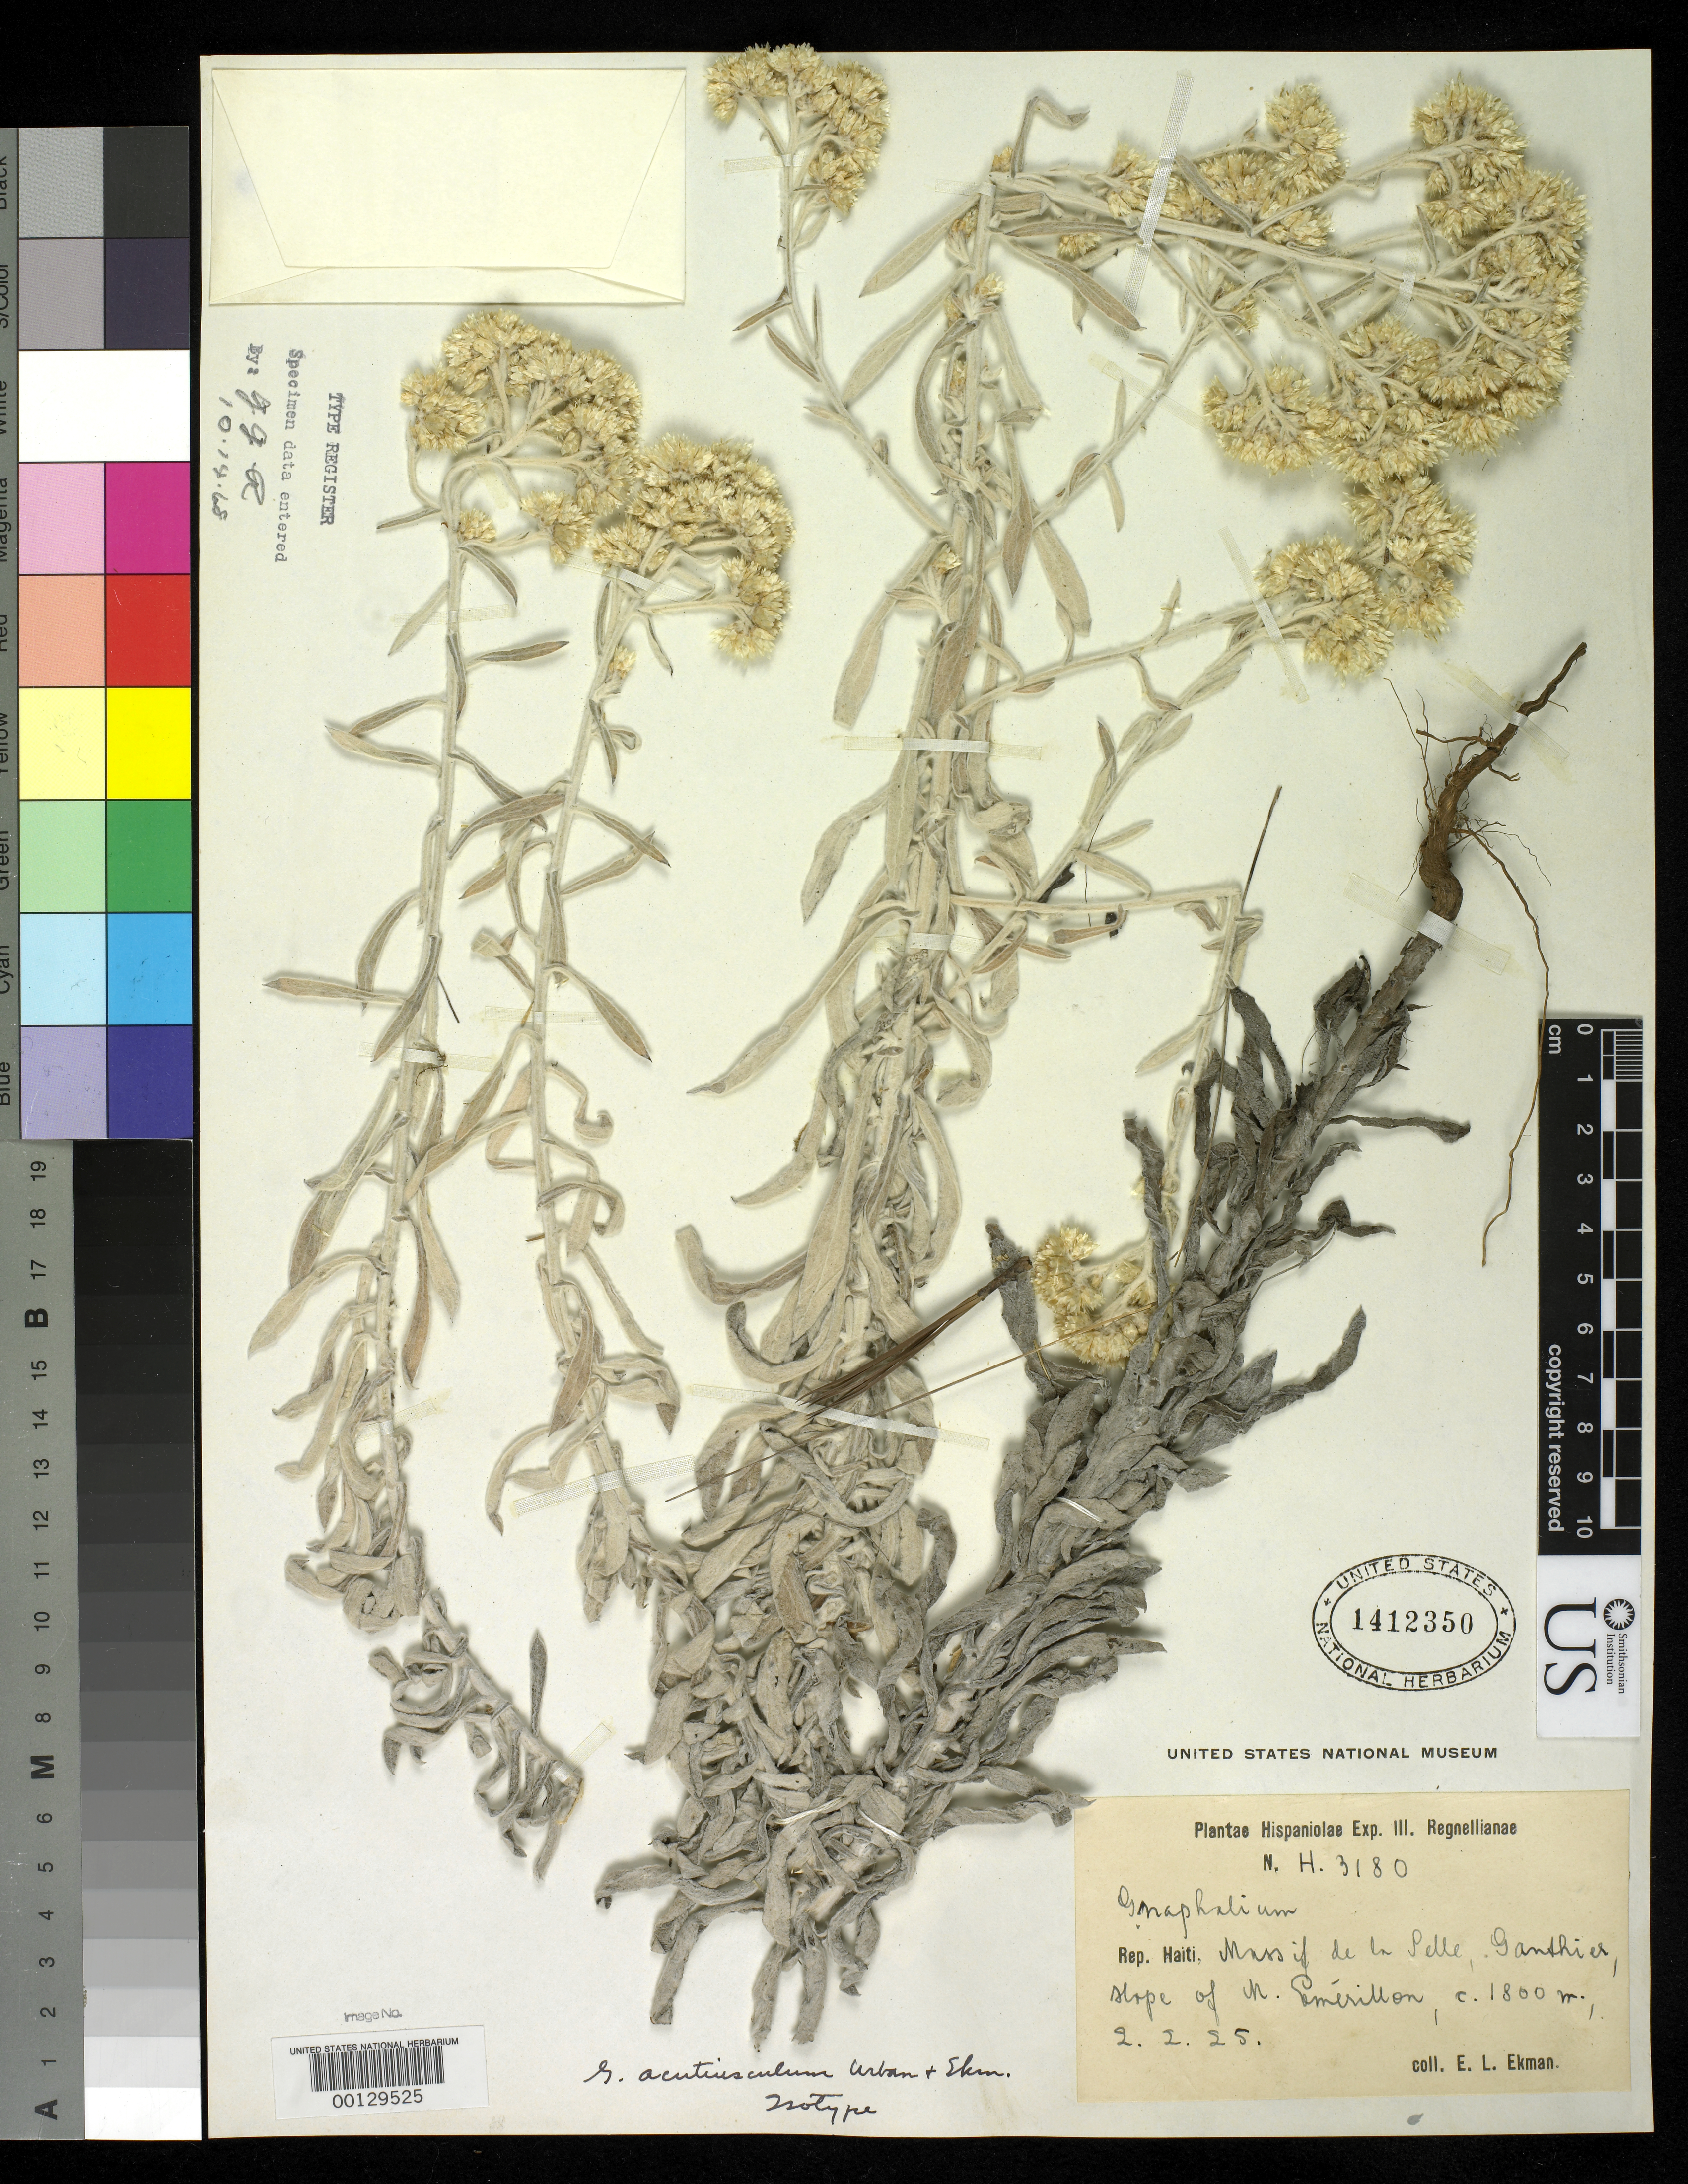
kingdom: Plantae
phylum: Tracheophyta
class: Magnoliopsida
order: Asterales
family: Asteraceae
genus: Gnaphalium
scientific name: Gnaphalium acutiusculum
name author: Urb. & Ekman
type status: Isotype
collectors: E. L. Ekman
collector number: H 3180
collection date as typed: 02 Feb 1925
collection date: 1925-02-02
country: Haiti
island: Hispaniola Island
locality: Ganthia.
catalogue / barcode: US 1412350